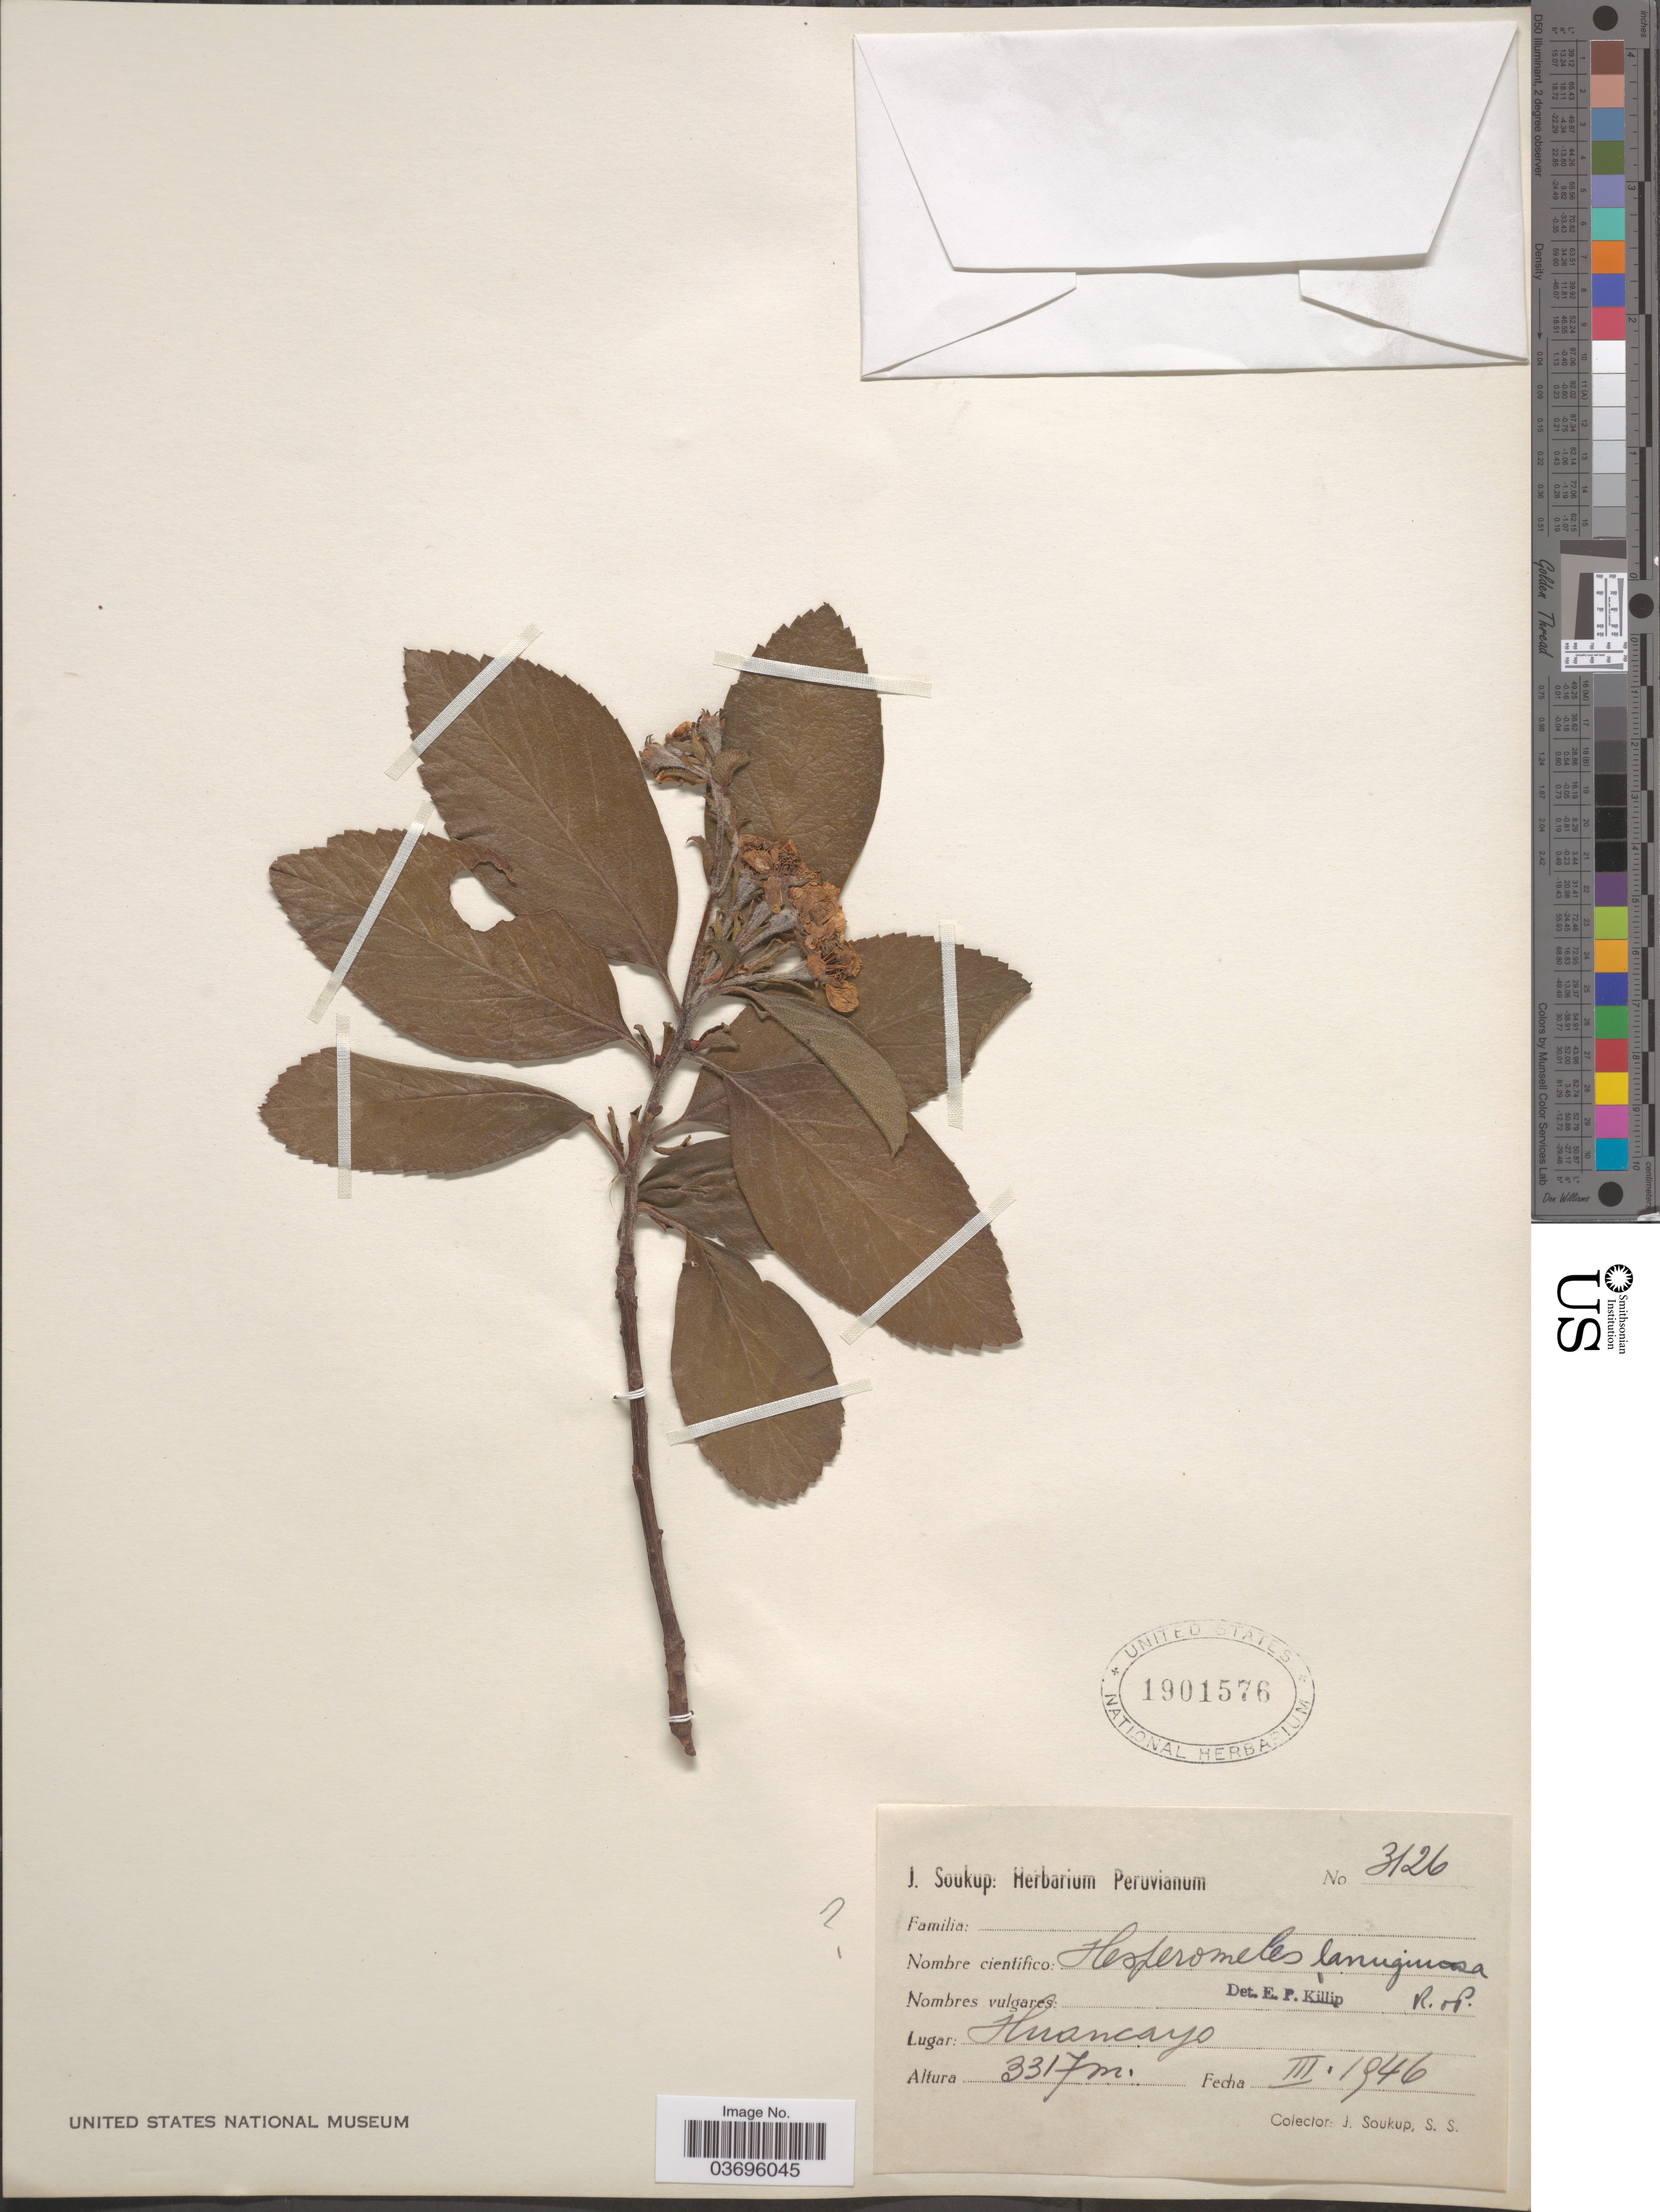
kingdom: Plantae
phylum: Tracheophyta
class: Magnoliopsida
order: Rosales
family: Rosaceae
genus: Malus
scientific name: Malus sp.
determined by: Strong, Mark T., (BOT), Smithsonian Institution - National Museum of Natural History (UNITED STATES)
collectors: J. Soukup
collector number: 3126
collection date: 1946-03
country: Peru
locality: Huancayo.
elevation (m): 3317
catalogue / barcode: US 1901576